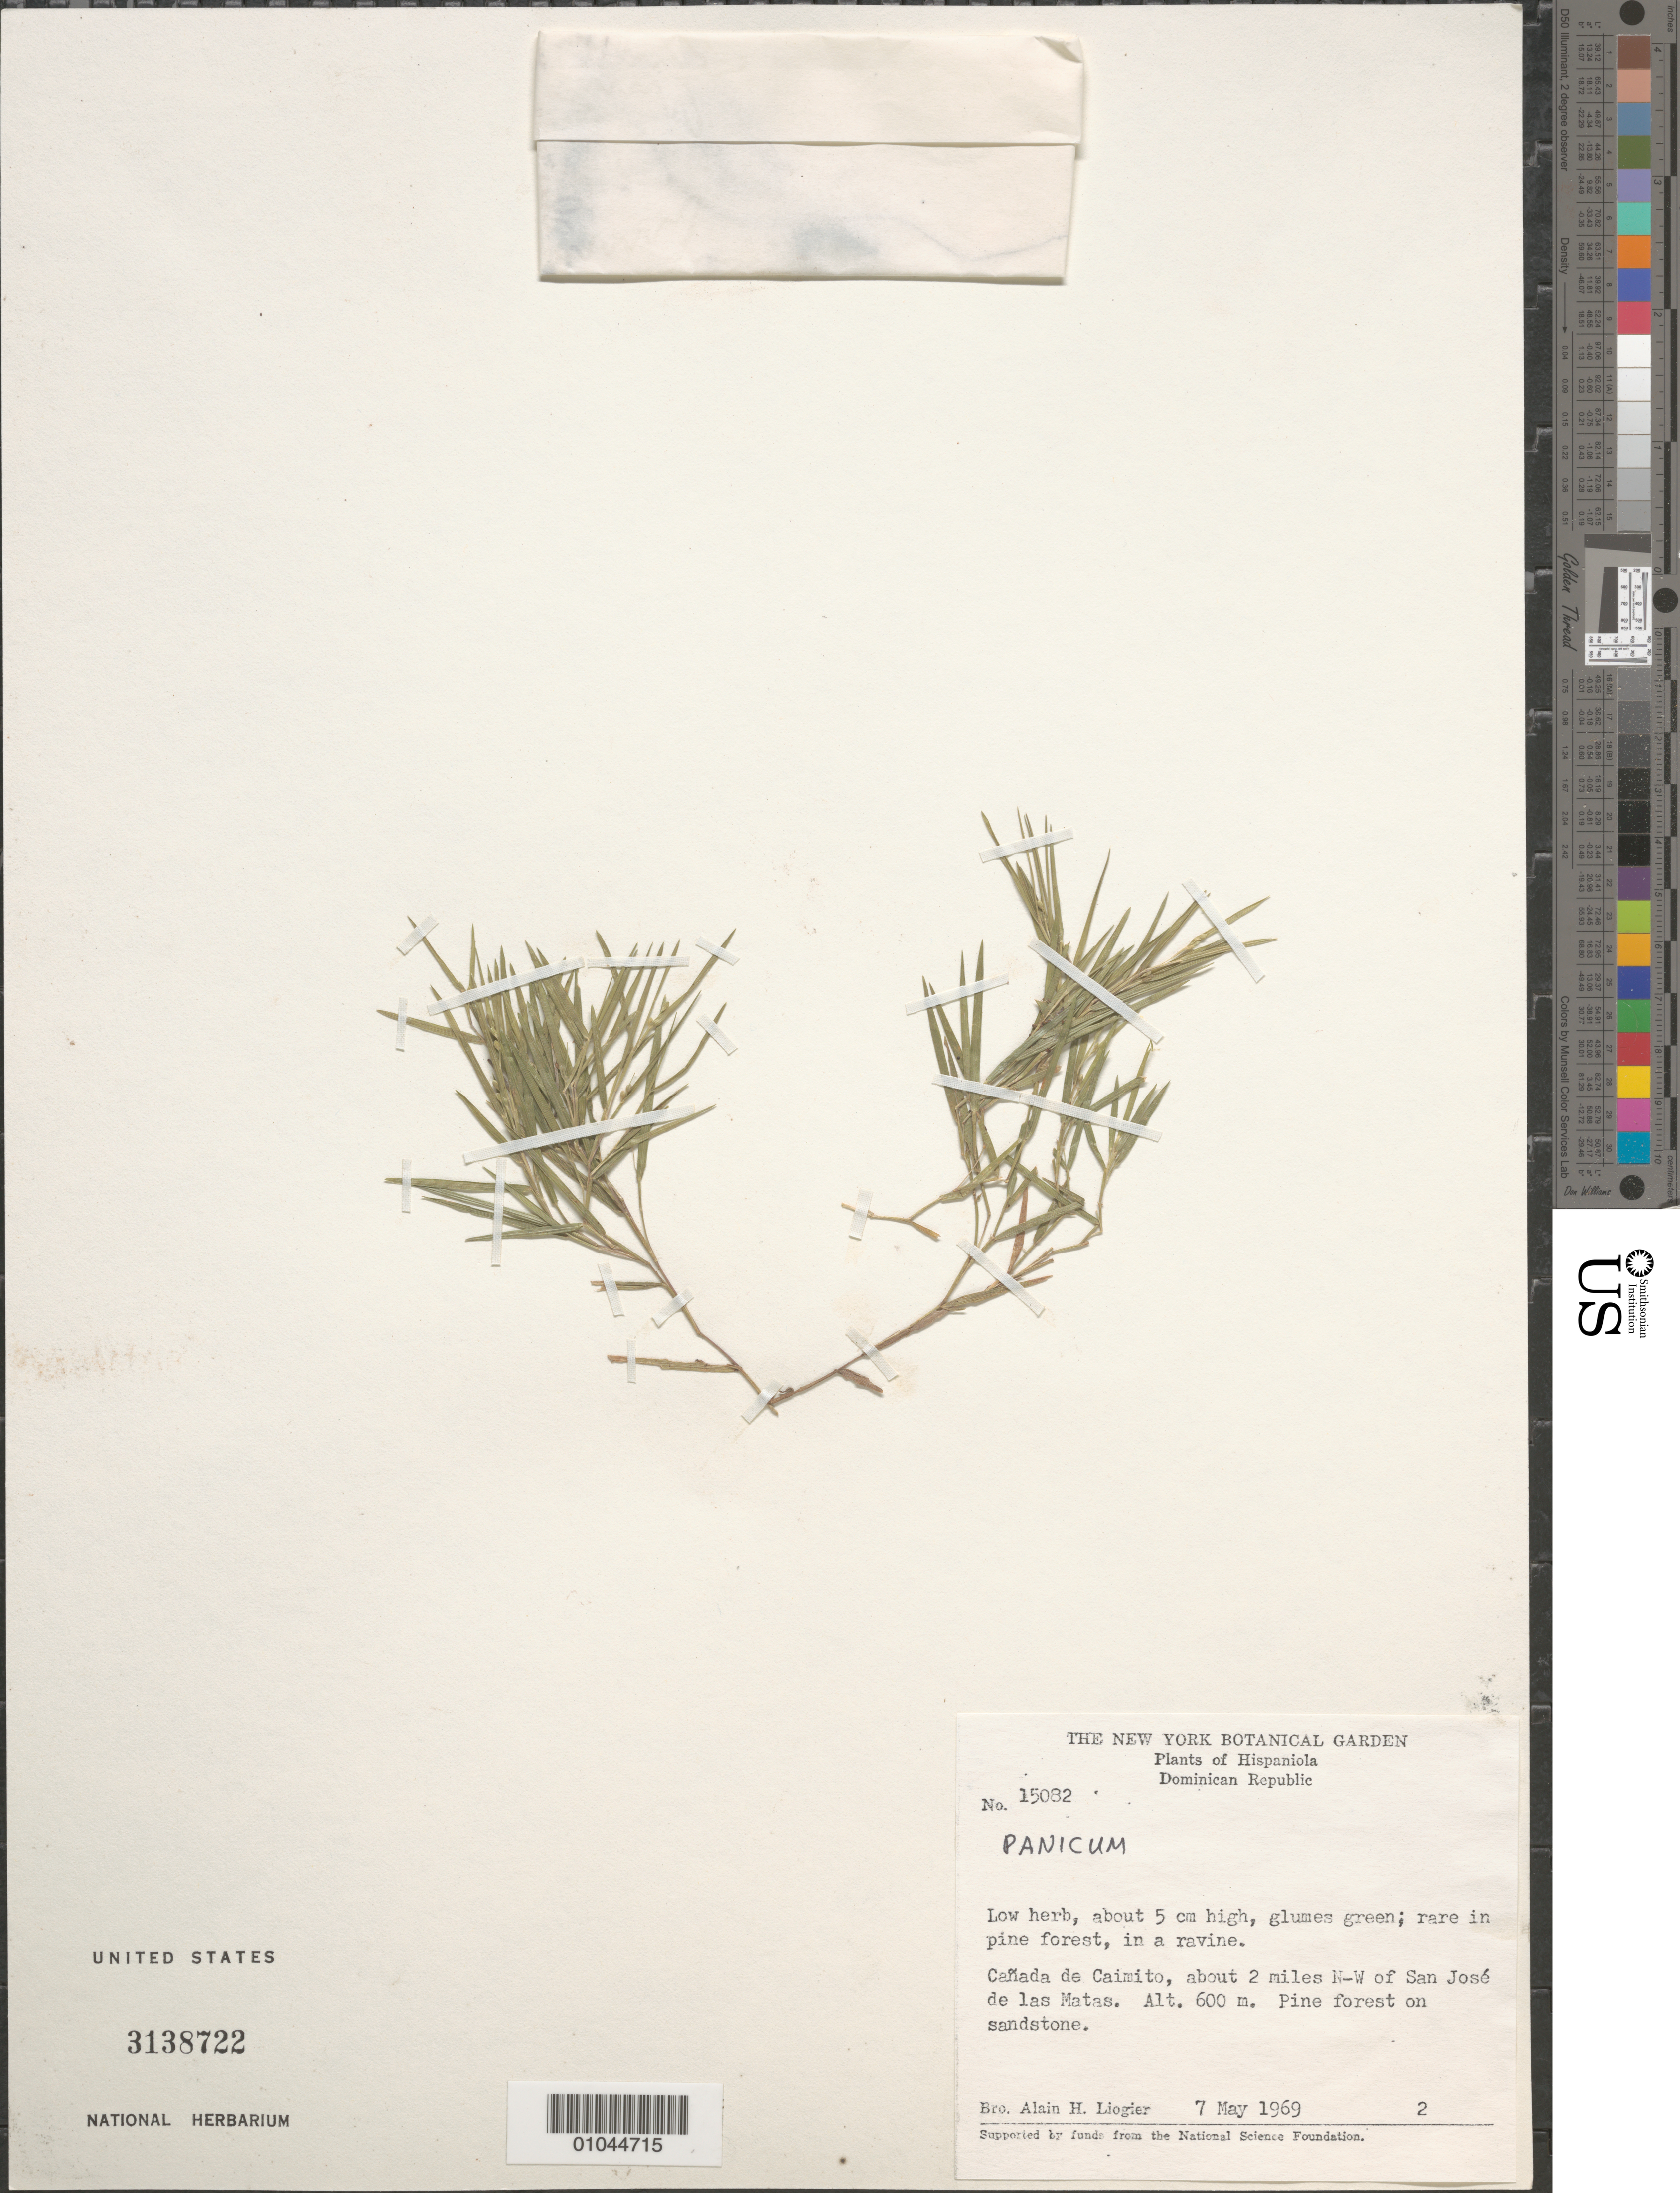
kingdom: Plantae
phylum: Tracheophyta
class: Liliopsida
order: Poales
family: Poaceae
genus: Panicum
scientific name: Panicum sp.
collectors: A. H. Liogier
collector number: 15082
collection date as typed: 07 May 1969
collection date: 1969-05-07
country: Dominican Republic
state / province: Santiago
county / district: San José de las Matas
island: Hispaniola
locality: Canada de Caimito, about 2 miles NW of San Jose de las Matas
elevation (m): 600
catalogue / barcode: US 3138722